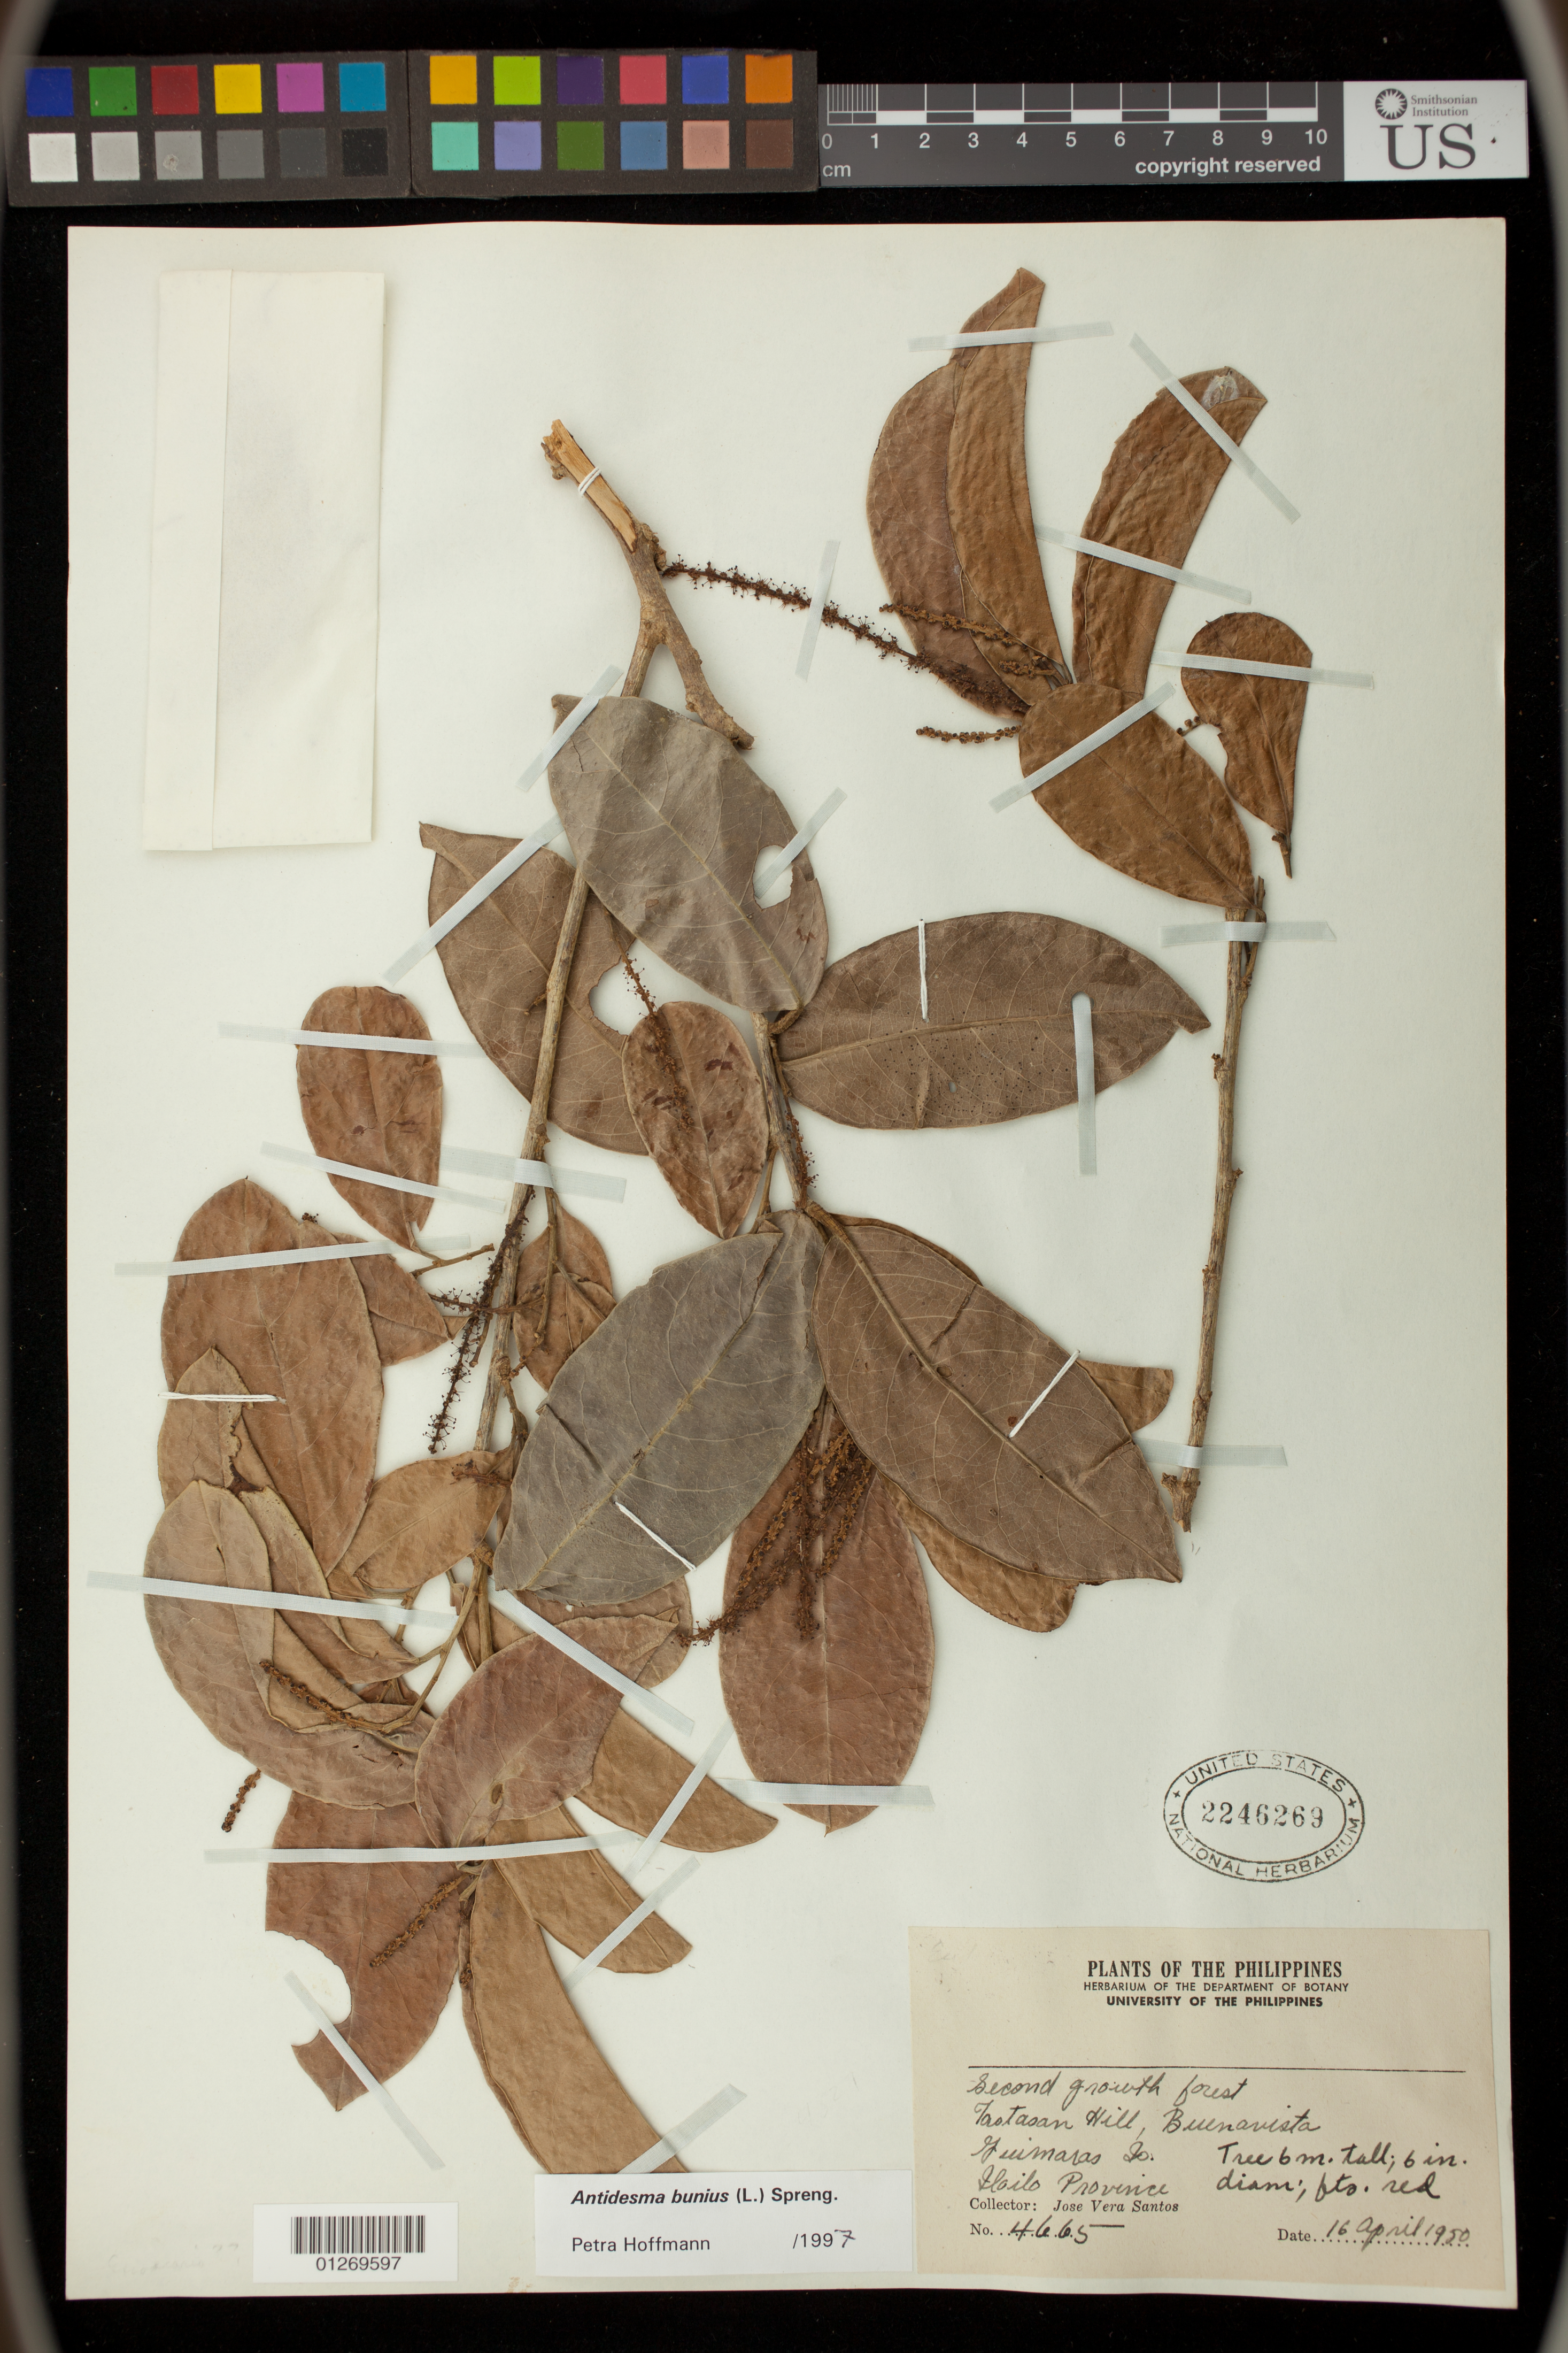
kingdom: Plantae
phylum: Tracheophyta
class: Magnoliopsida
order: Malpighiales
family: Phyllanthaceae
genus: Antidesma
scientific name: Antidesma bunius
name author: (L.) Spreng.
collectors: J. Santos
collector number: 4665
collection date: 1950-04-16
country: Philippines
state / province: Western Visayas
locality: Tastasan Hill, Buenavista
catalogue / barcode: US 2246269